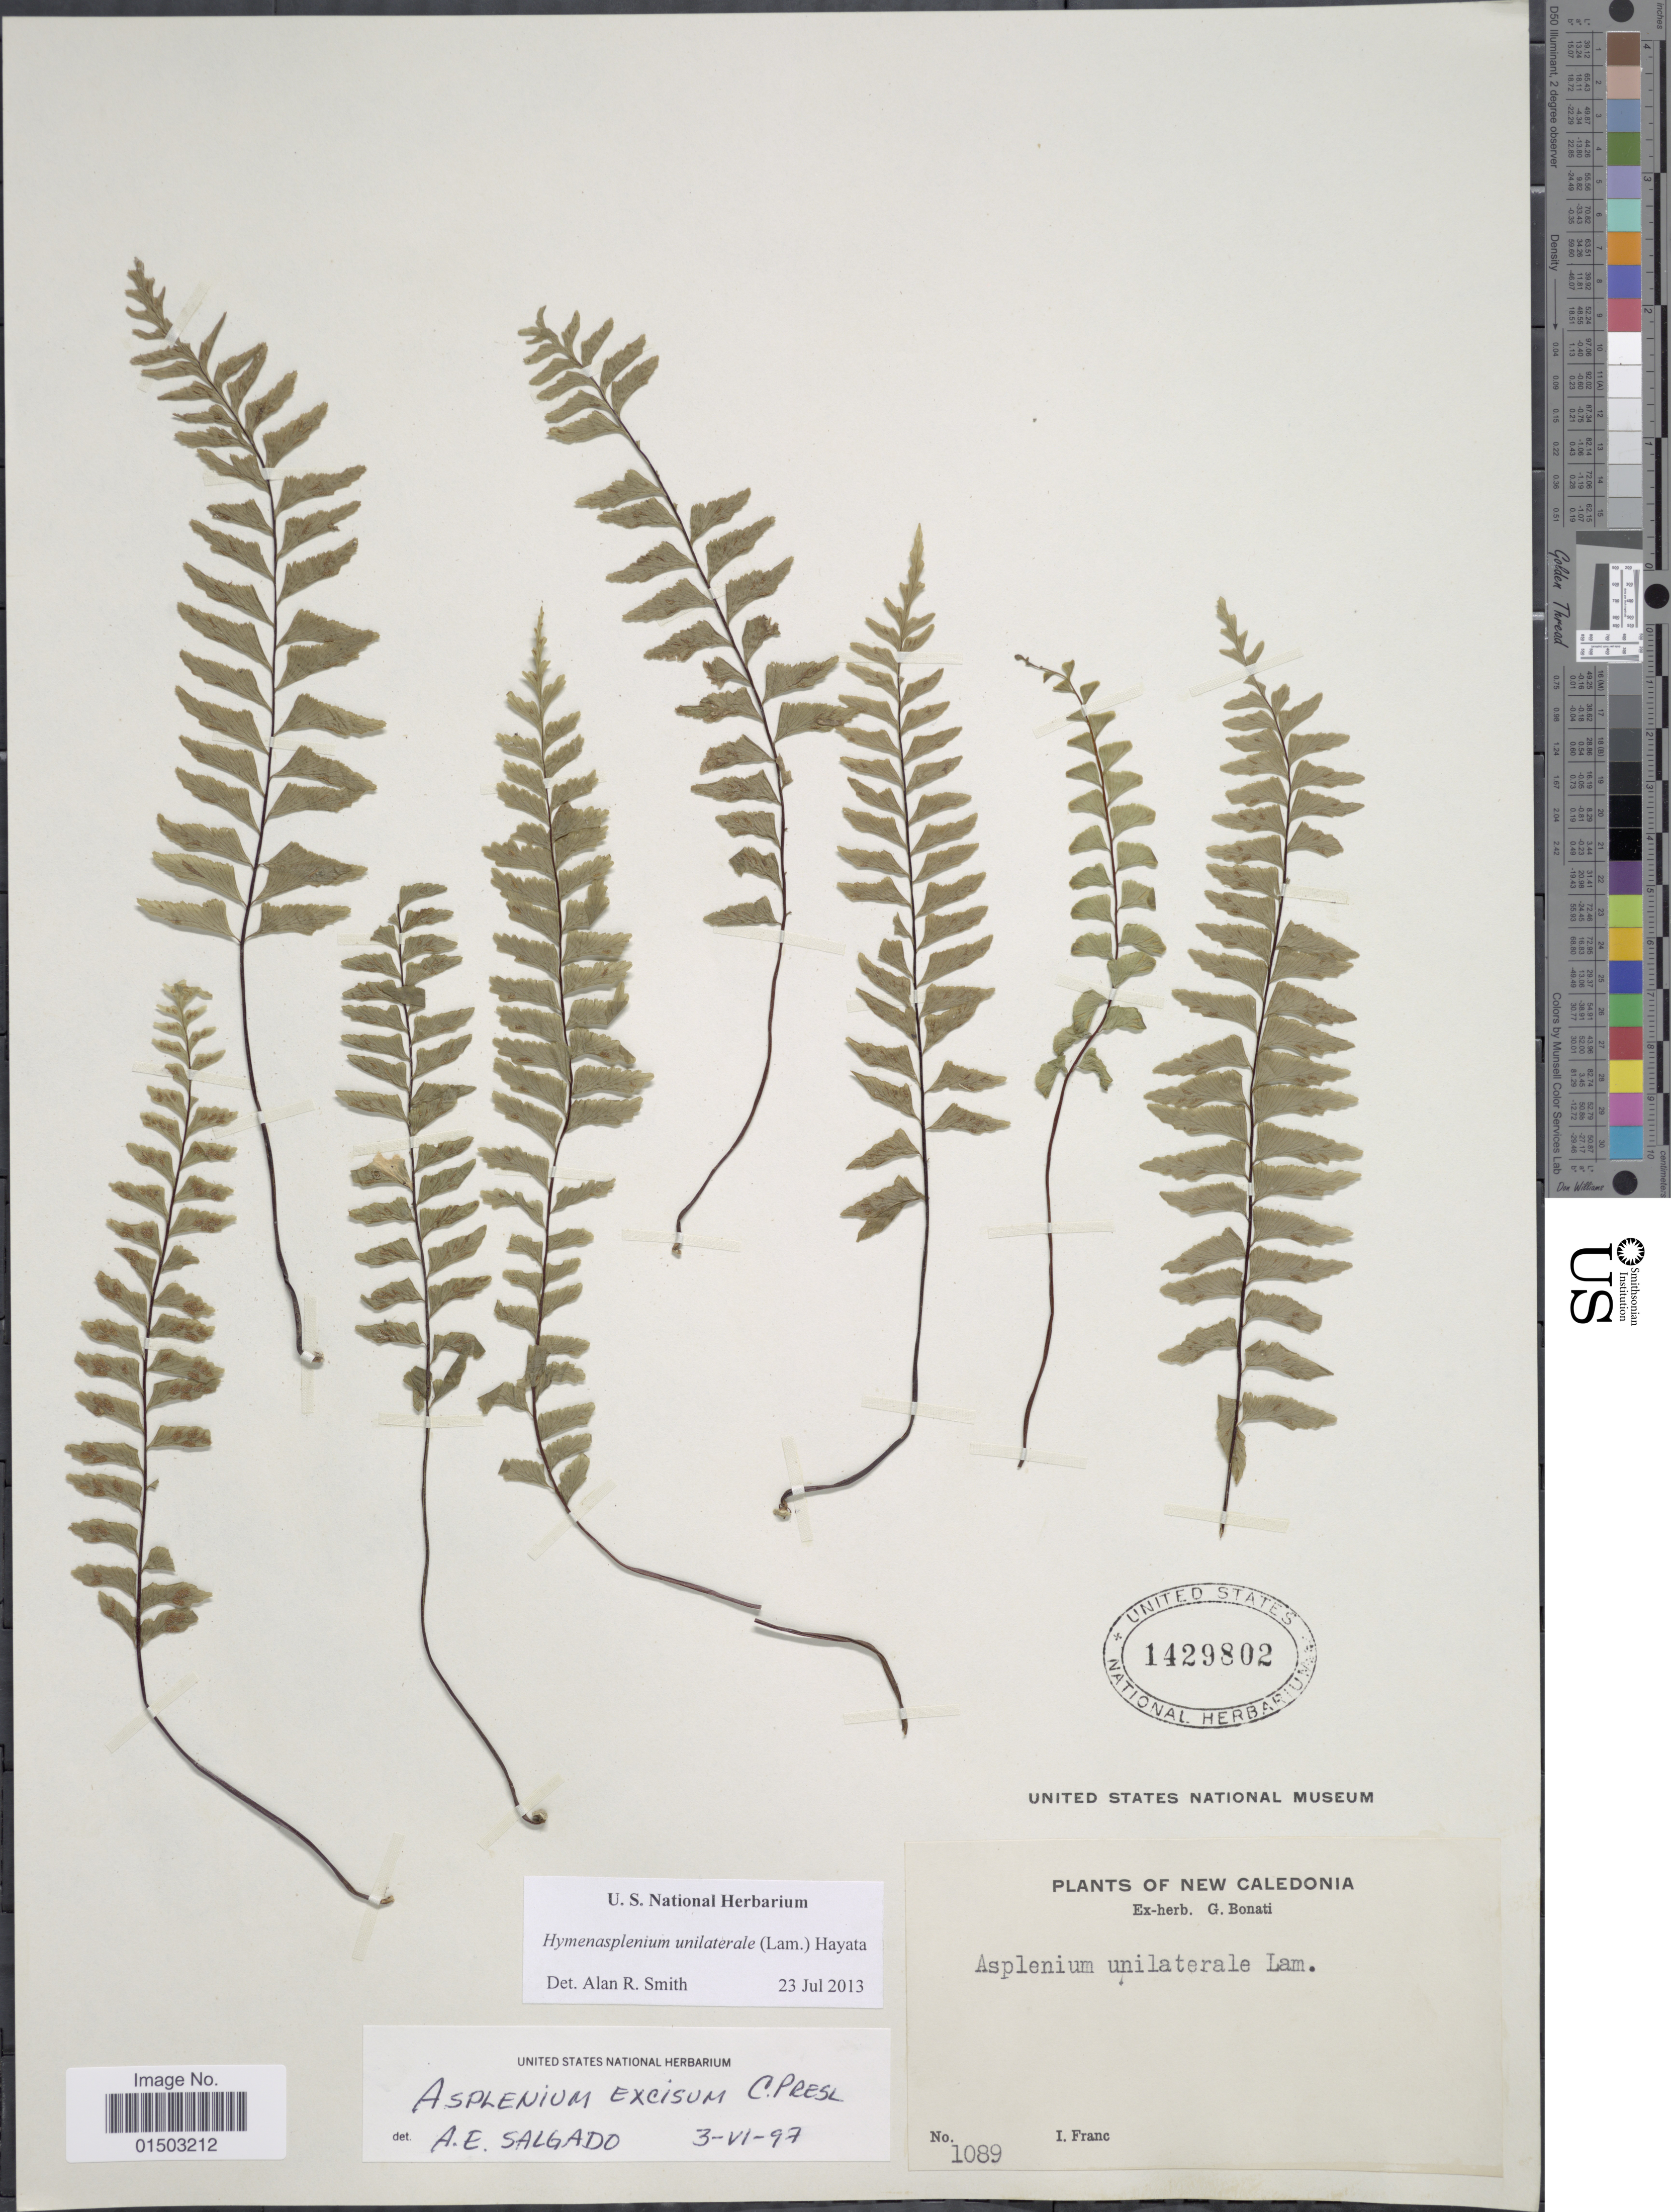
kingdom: Plantae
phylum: Tracheophyta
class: Polypodiopsida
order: Polypodiales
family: Aspleniaceae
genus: Hymenasplenium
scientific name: Hymenasplenium unilaterale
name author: (Lam.) Hayata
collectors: I. Franc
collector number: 1089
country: New Caledonia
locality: New Caledonia.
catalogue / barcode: US 1429802